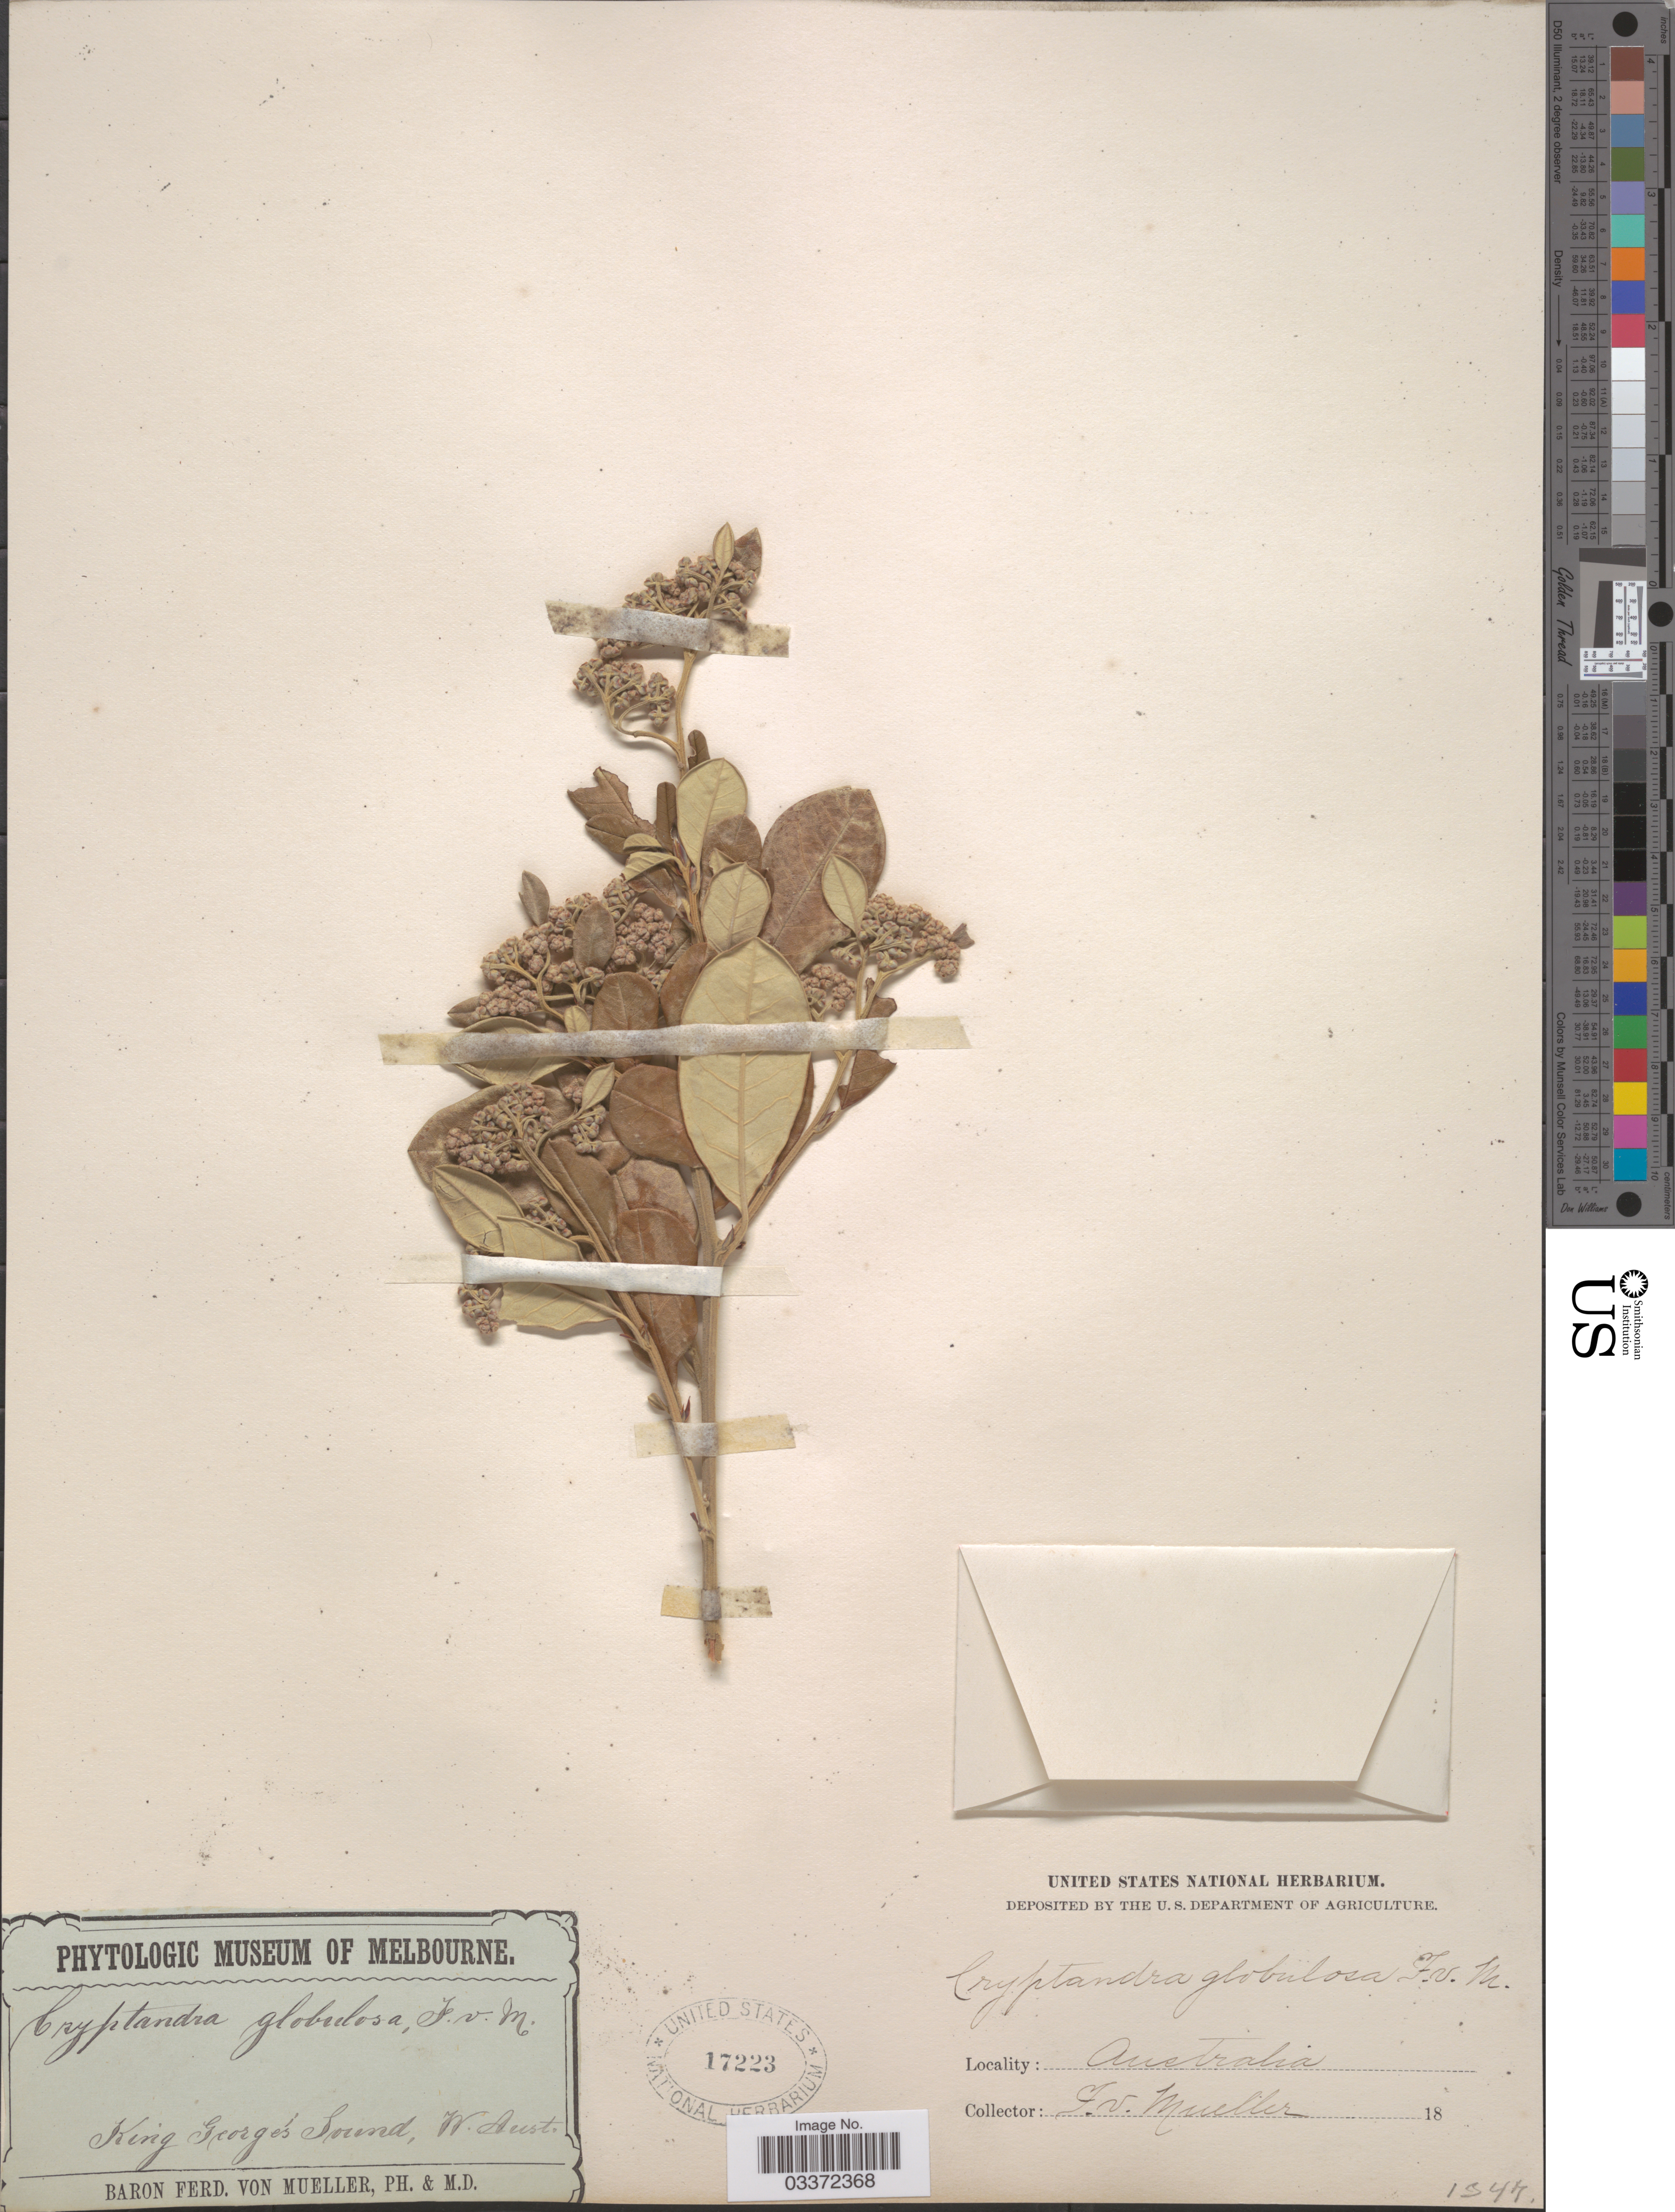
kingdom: Plantae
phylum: Tracheophyta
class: Magnoliopsida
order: Rosales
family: Rhamnaceae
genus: Cryptandra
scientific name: Cryptandra globulosa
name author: F. Muell.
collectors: F. Mueller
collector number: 1347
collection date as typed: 18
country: Australia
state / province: Western Australia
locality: King George's Sound.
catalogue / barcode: US 17223